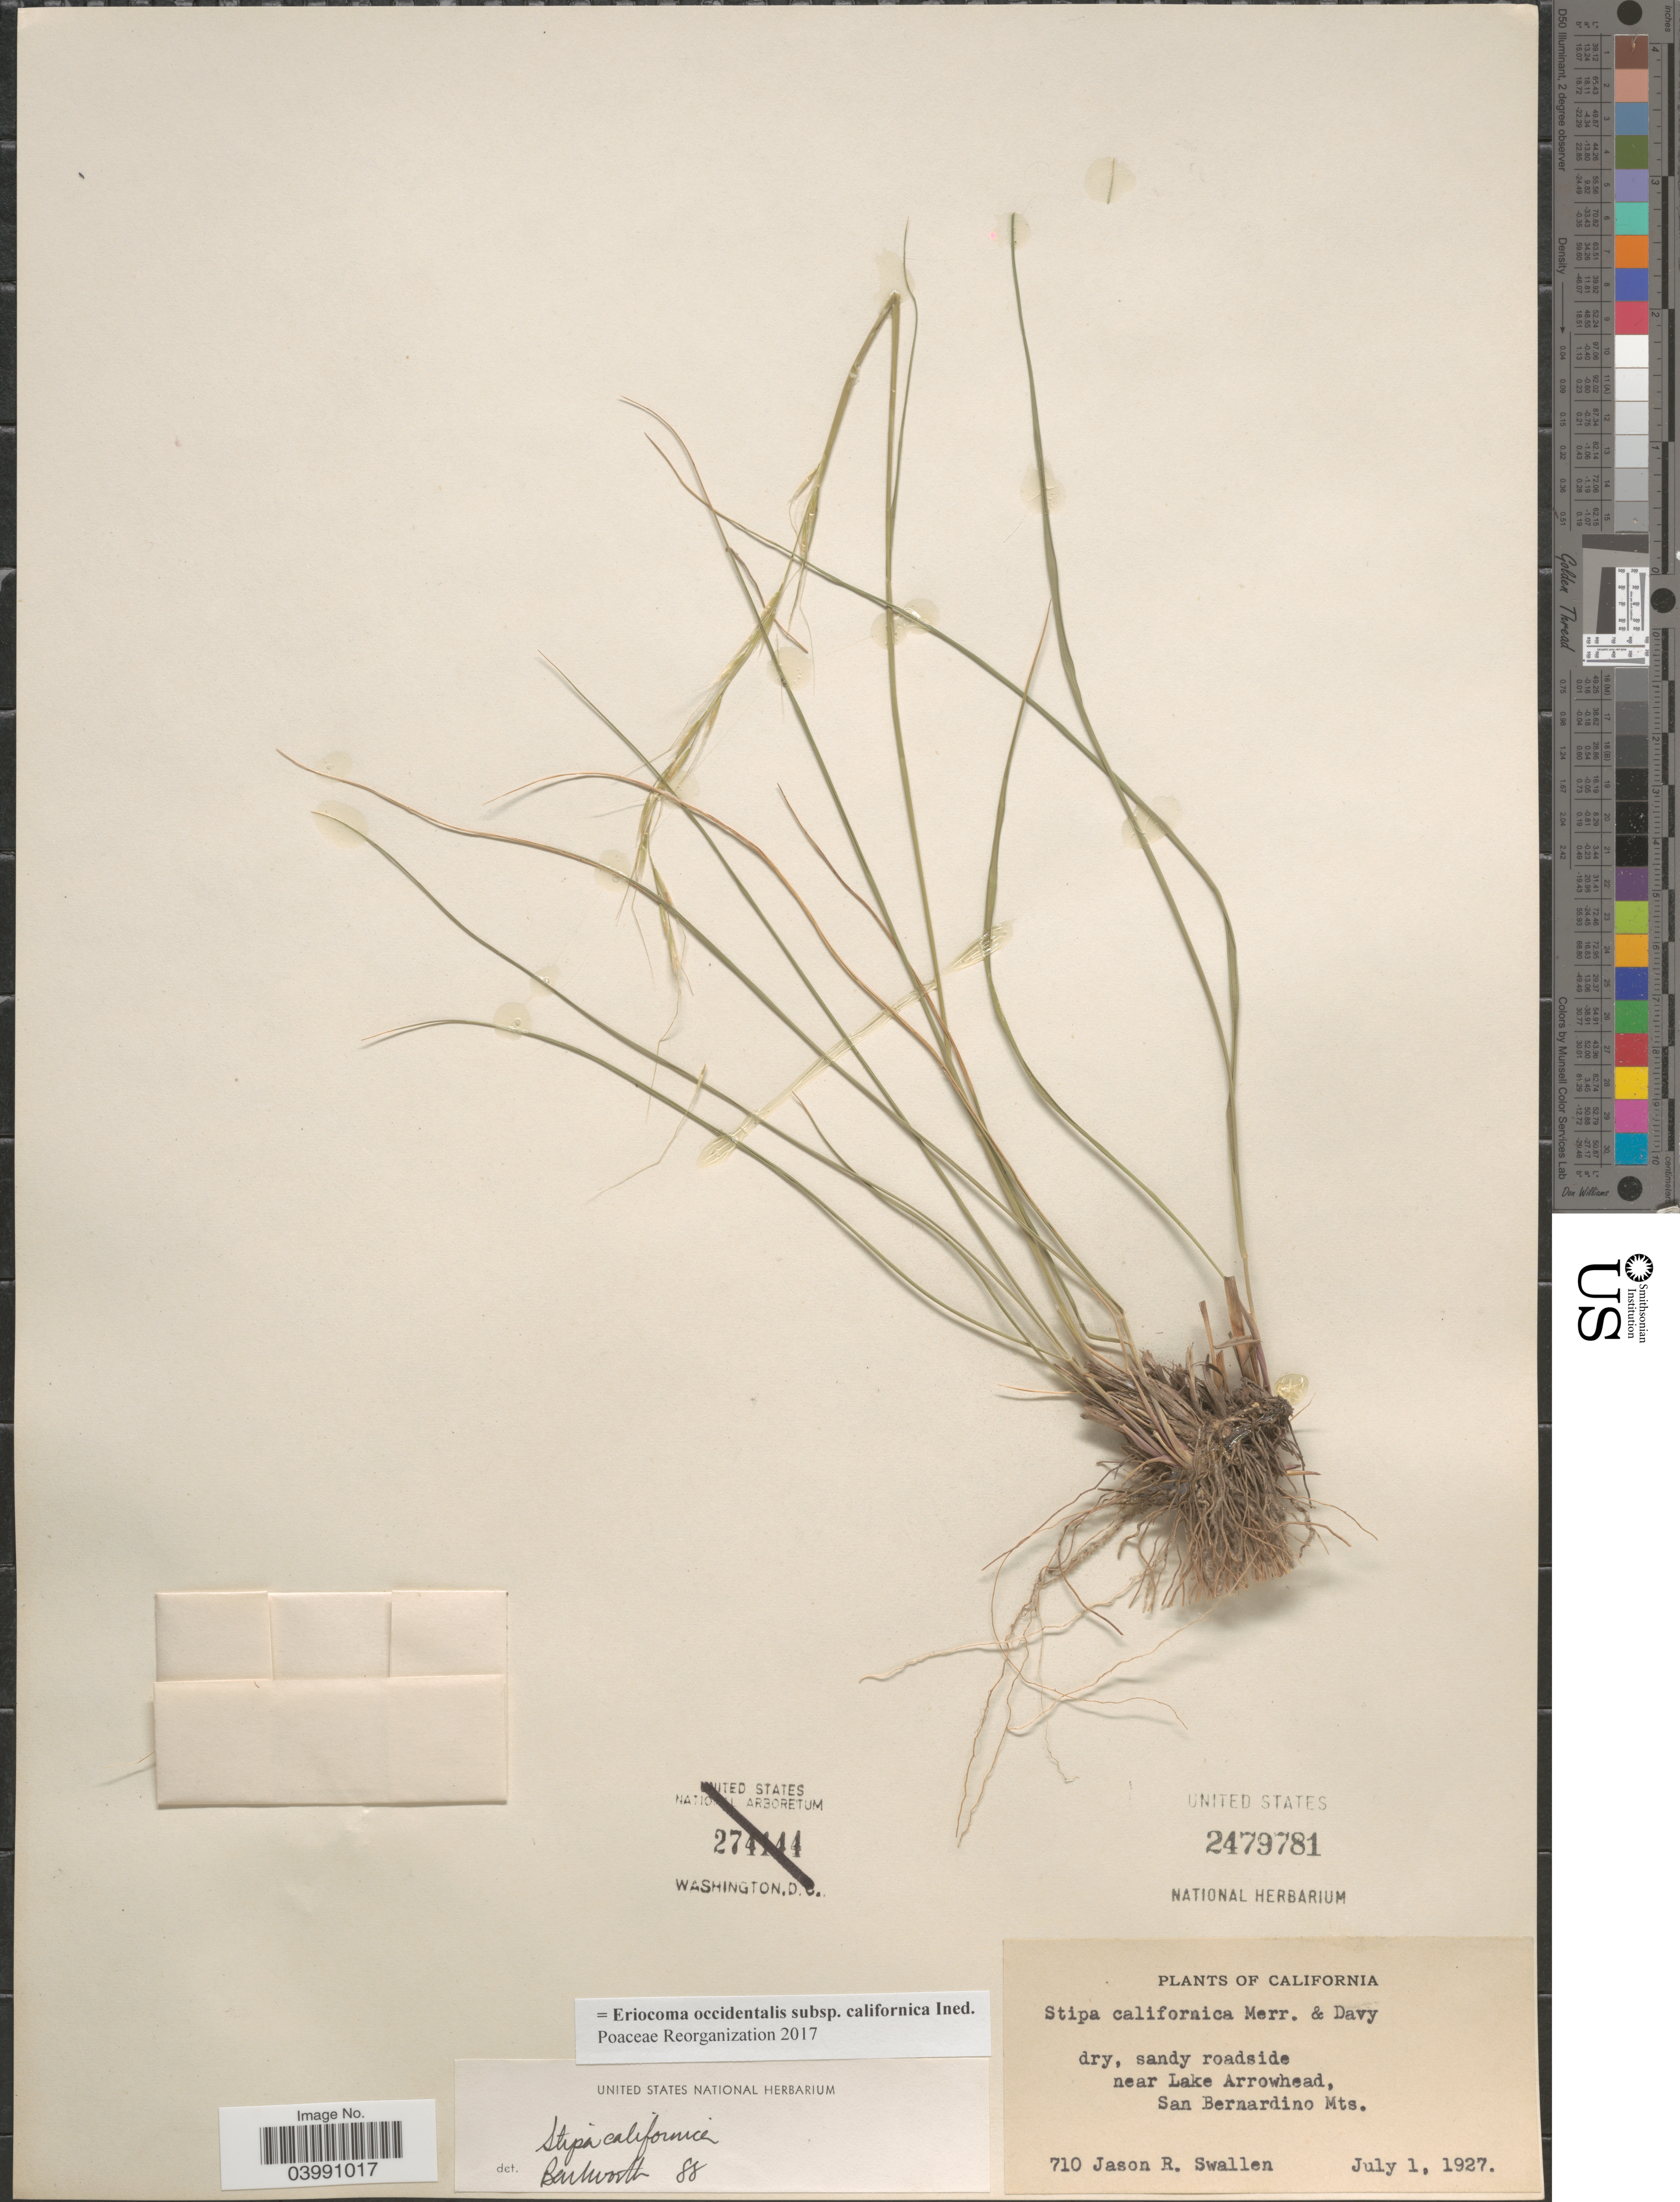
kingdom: Plantae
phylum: Tracheophyta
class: Liliopsida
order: Poales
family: Poaceae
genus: Eriocoma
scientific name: Eriocoma occidentalis subsp. californica ined.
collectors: J. R. Swallen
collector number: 710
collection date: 1927-07-01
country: United States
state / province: California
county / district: San Bernardino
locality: Near Lake Arrowhead, San Bernardino Mts.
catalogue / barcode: US 2479781